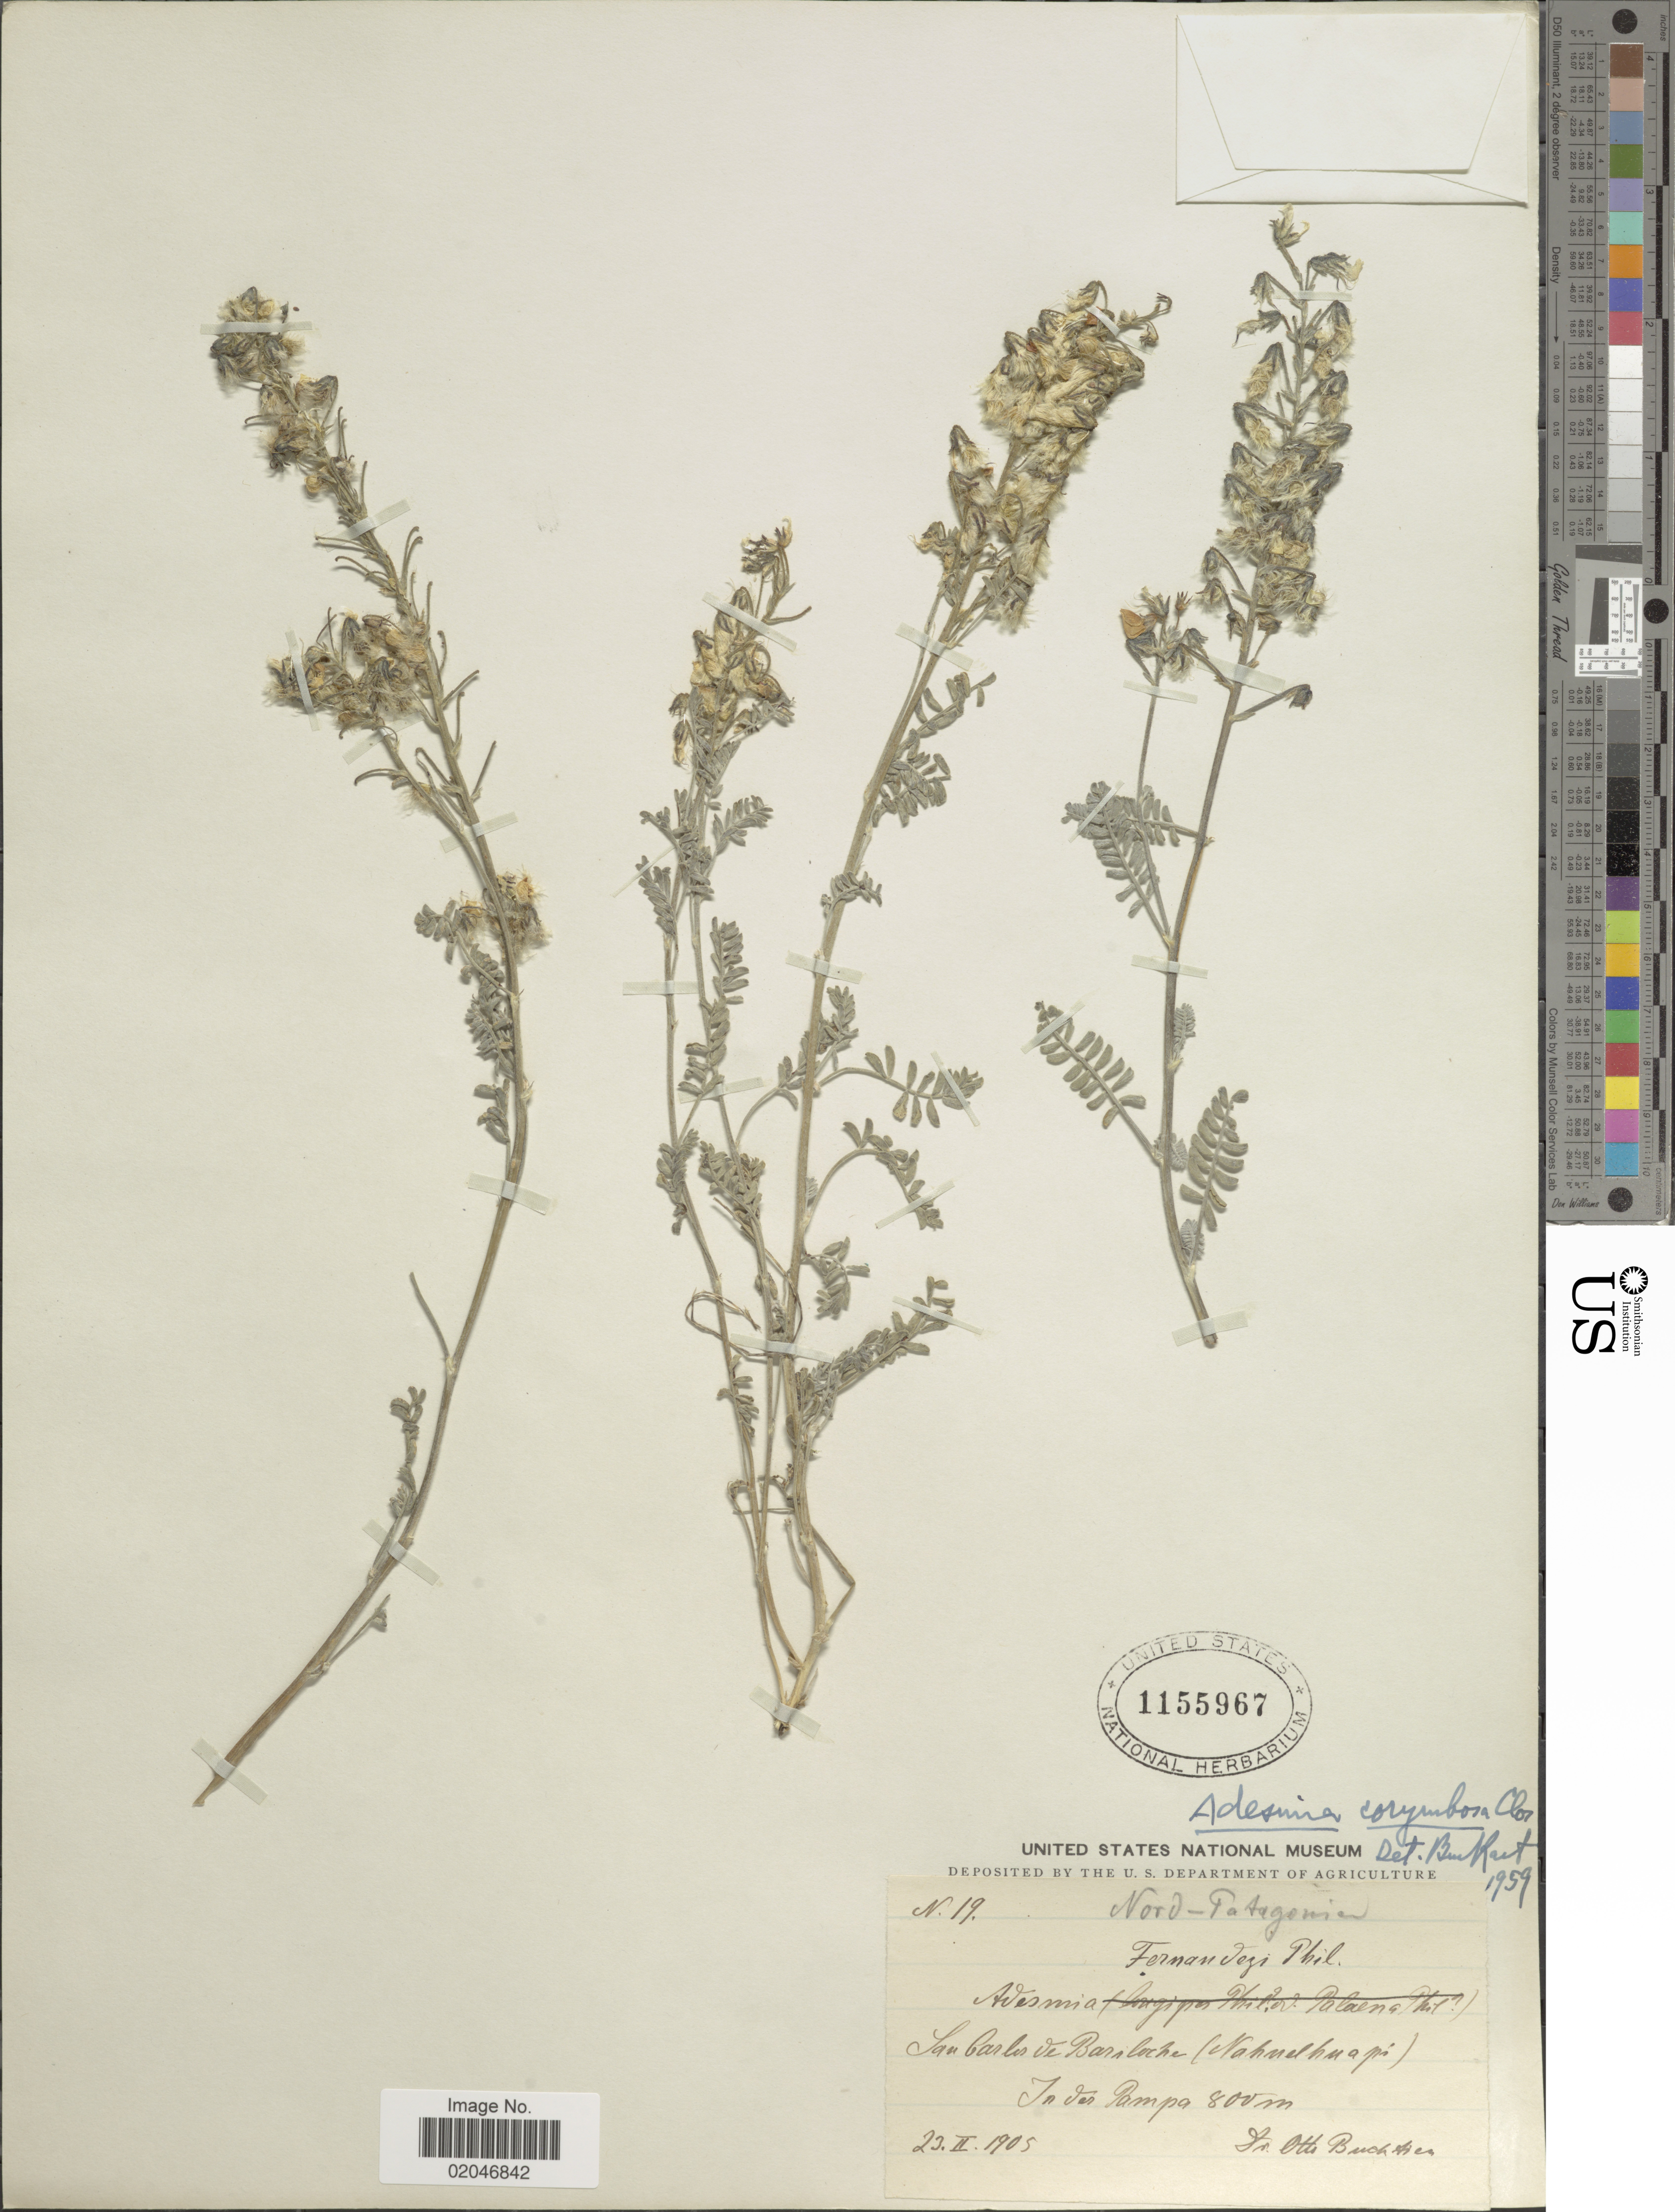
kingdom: Plantae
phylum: Tracheophyta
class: Magnoliopsida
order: Fabales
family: Fabaceae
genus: Adesmia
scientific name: Adesmia corymbosa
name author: Clos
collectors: O. Buchtien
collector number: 19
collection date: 1905-02-23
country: Argentina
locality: Nord-Patagonien, San Carlos de Bariloche (Nuahuelhuapi) In der pampa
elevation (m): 800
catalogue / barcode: US 1155967